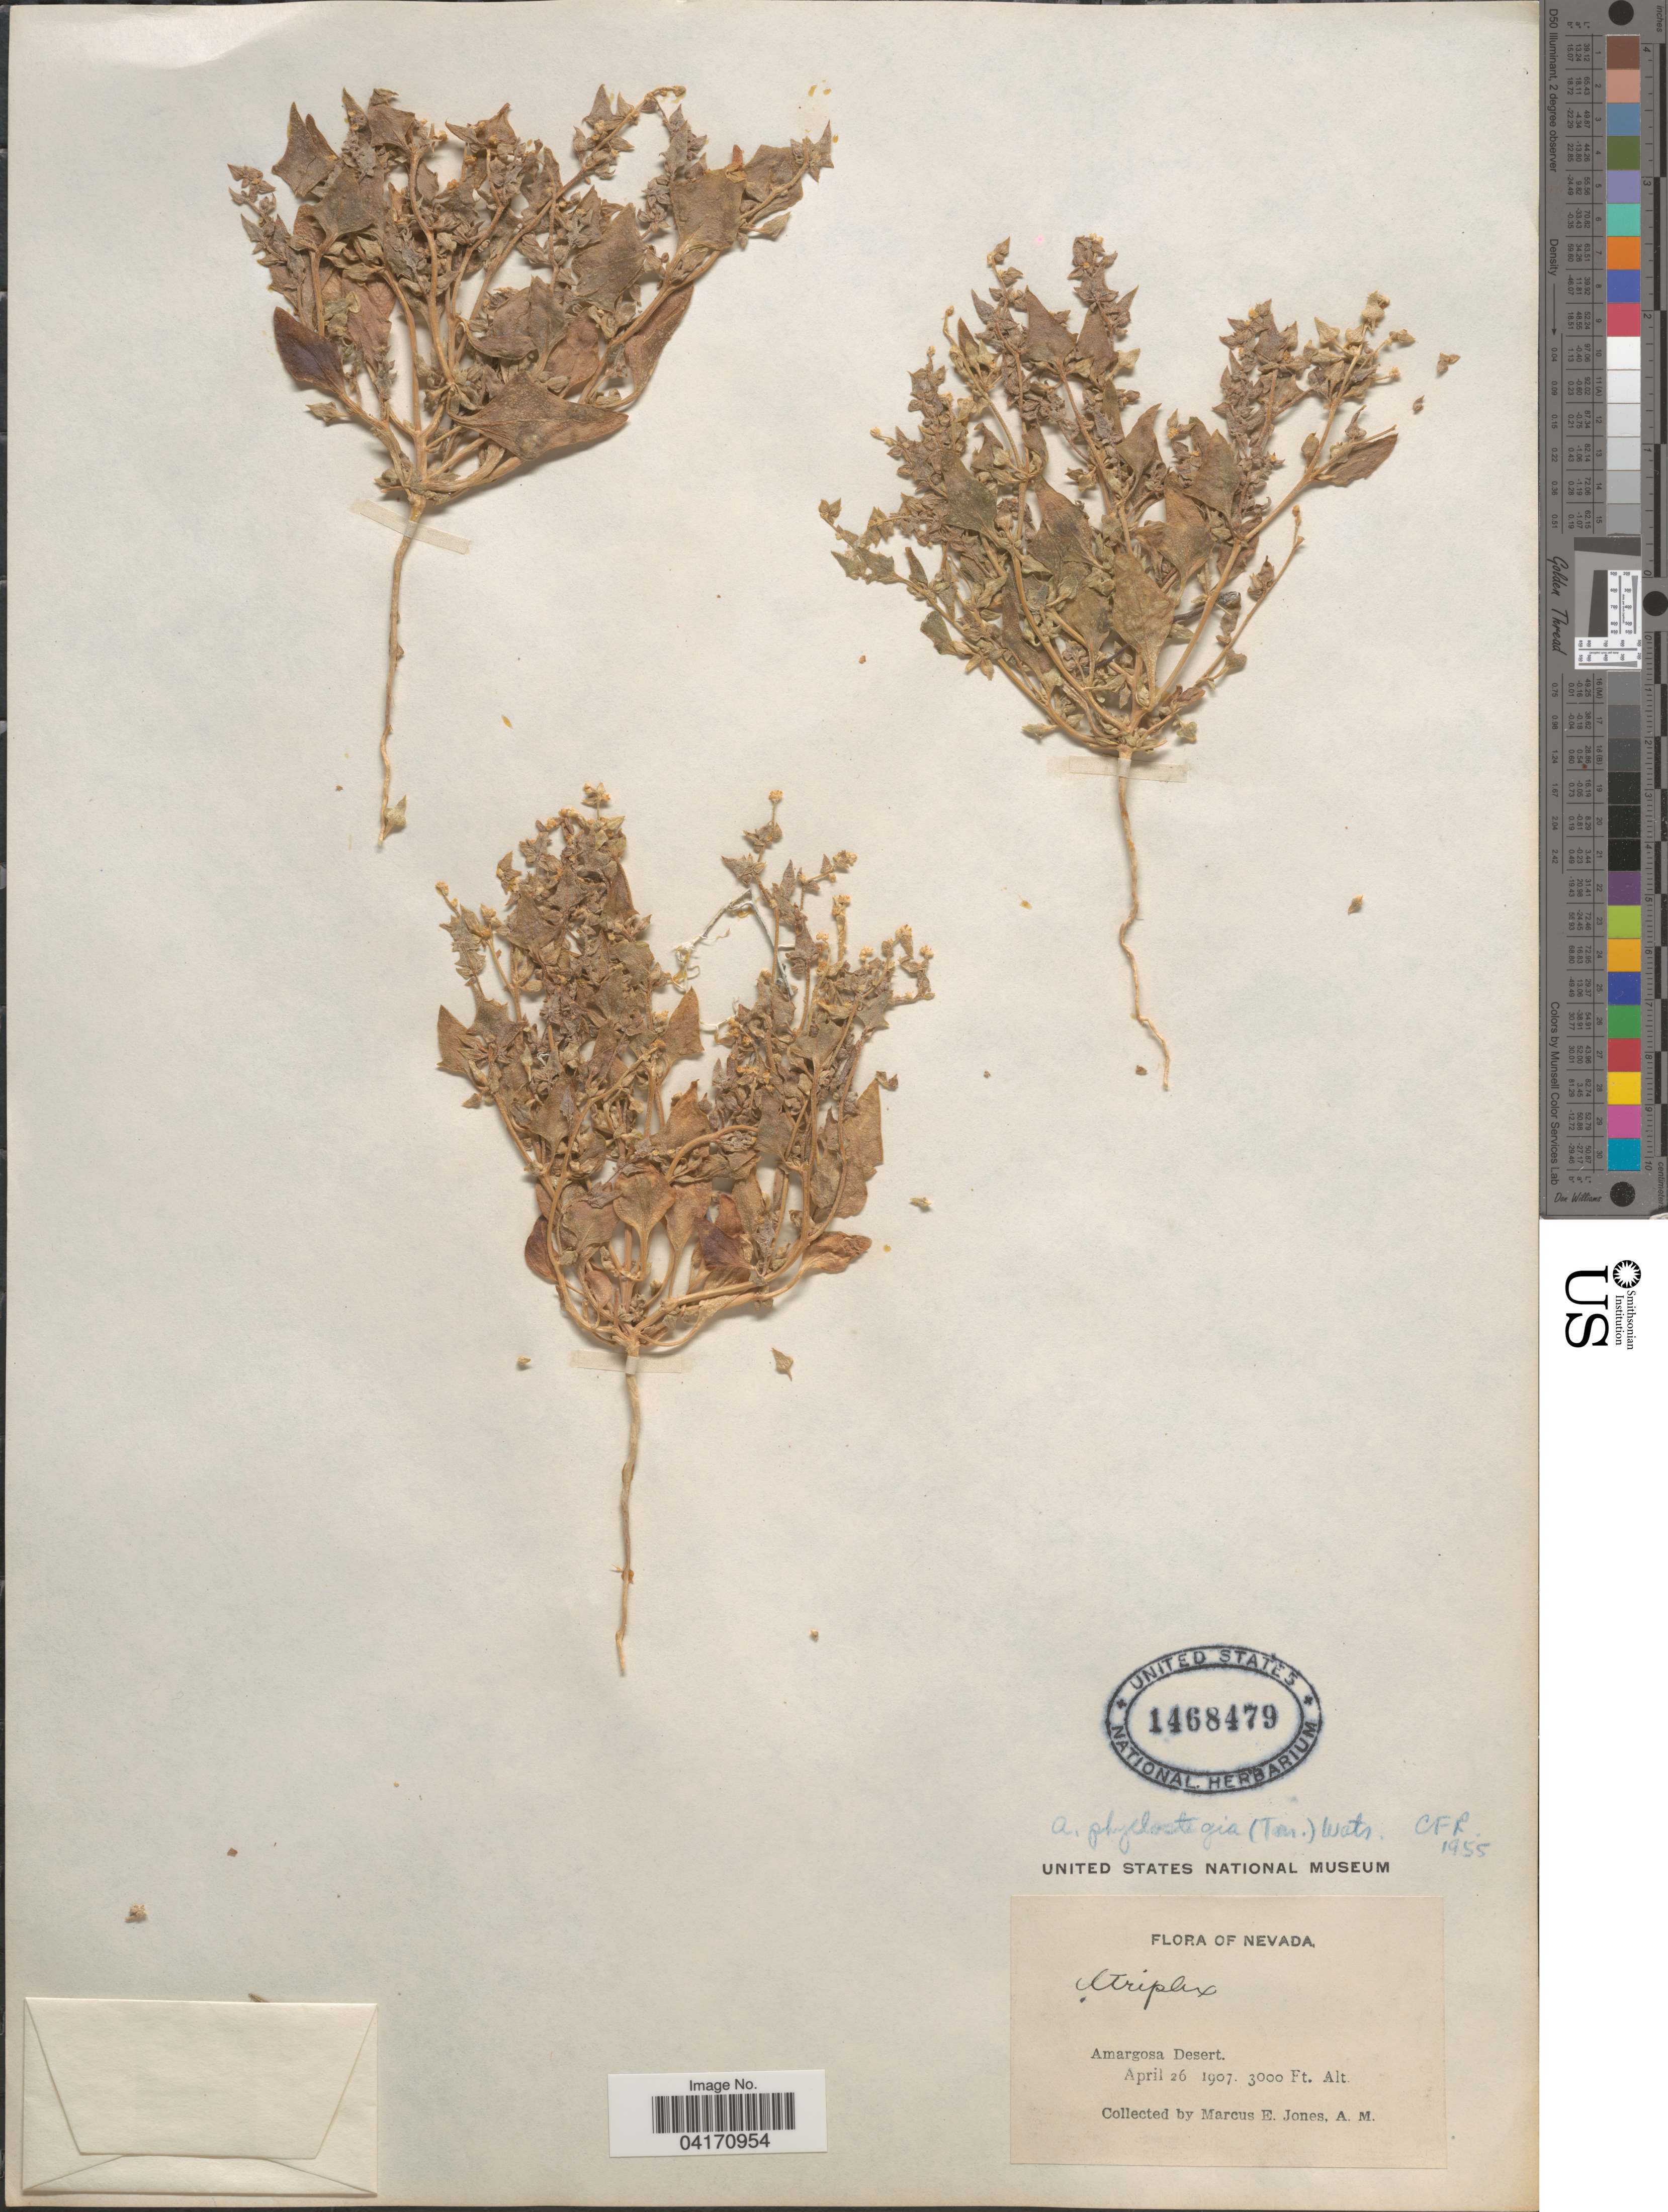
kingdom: Plantae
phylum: Tracheophyta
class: Magnoliopsida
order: Caryophyllales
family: Amaranthaceae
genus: Atriplex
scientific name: Atriplex phyllostegia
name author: (Torr. ex S. Watson) S. Watson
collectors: M. E. Jones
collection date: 1907-04-26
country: United States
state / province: Nevada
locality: Amargosa Desert.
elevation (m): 914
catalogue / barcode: US 1468479